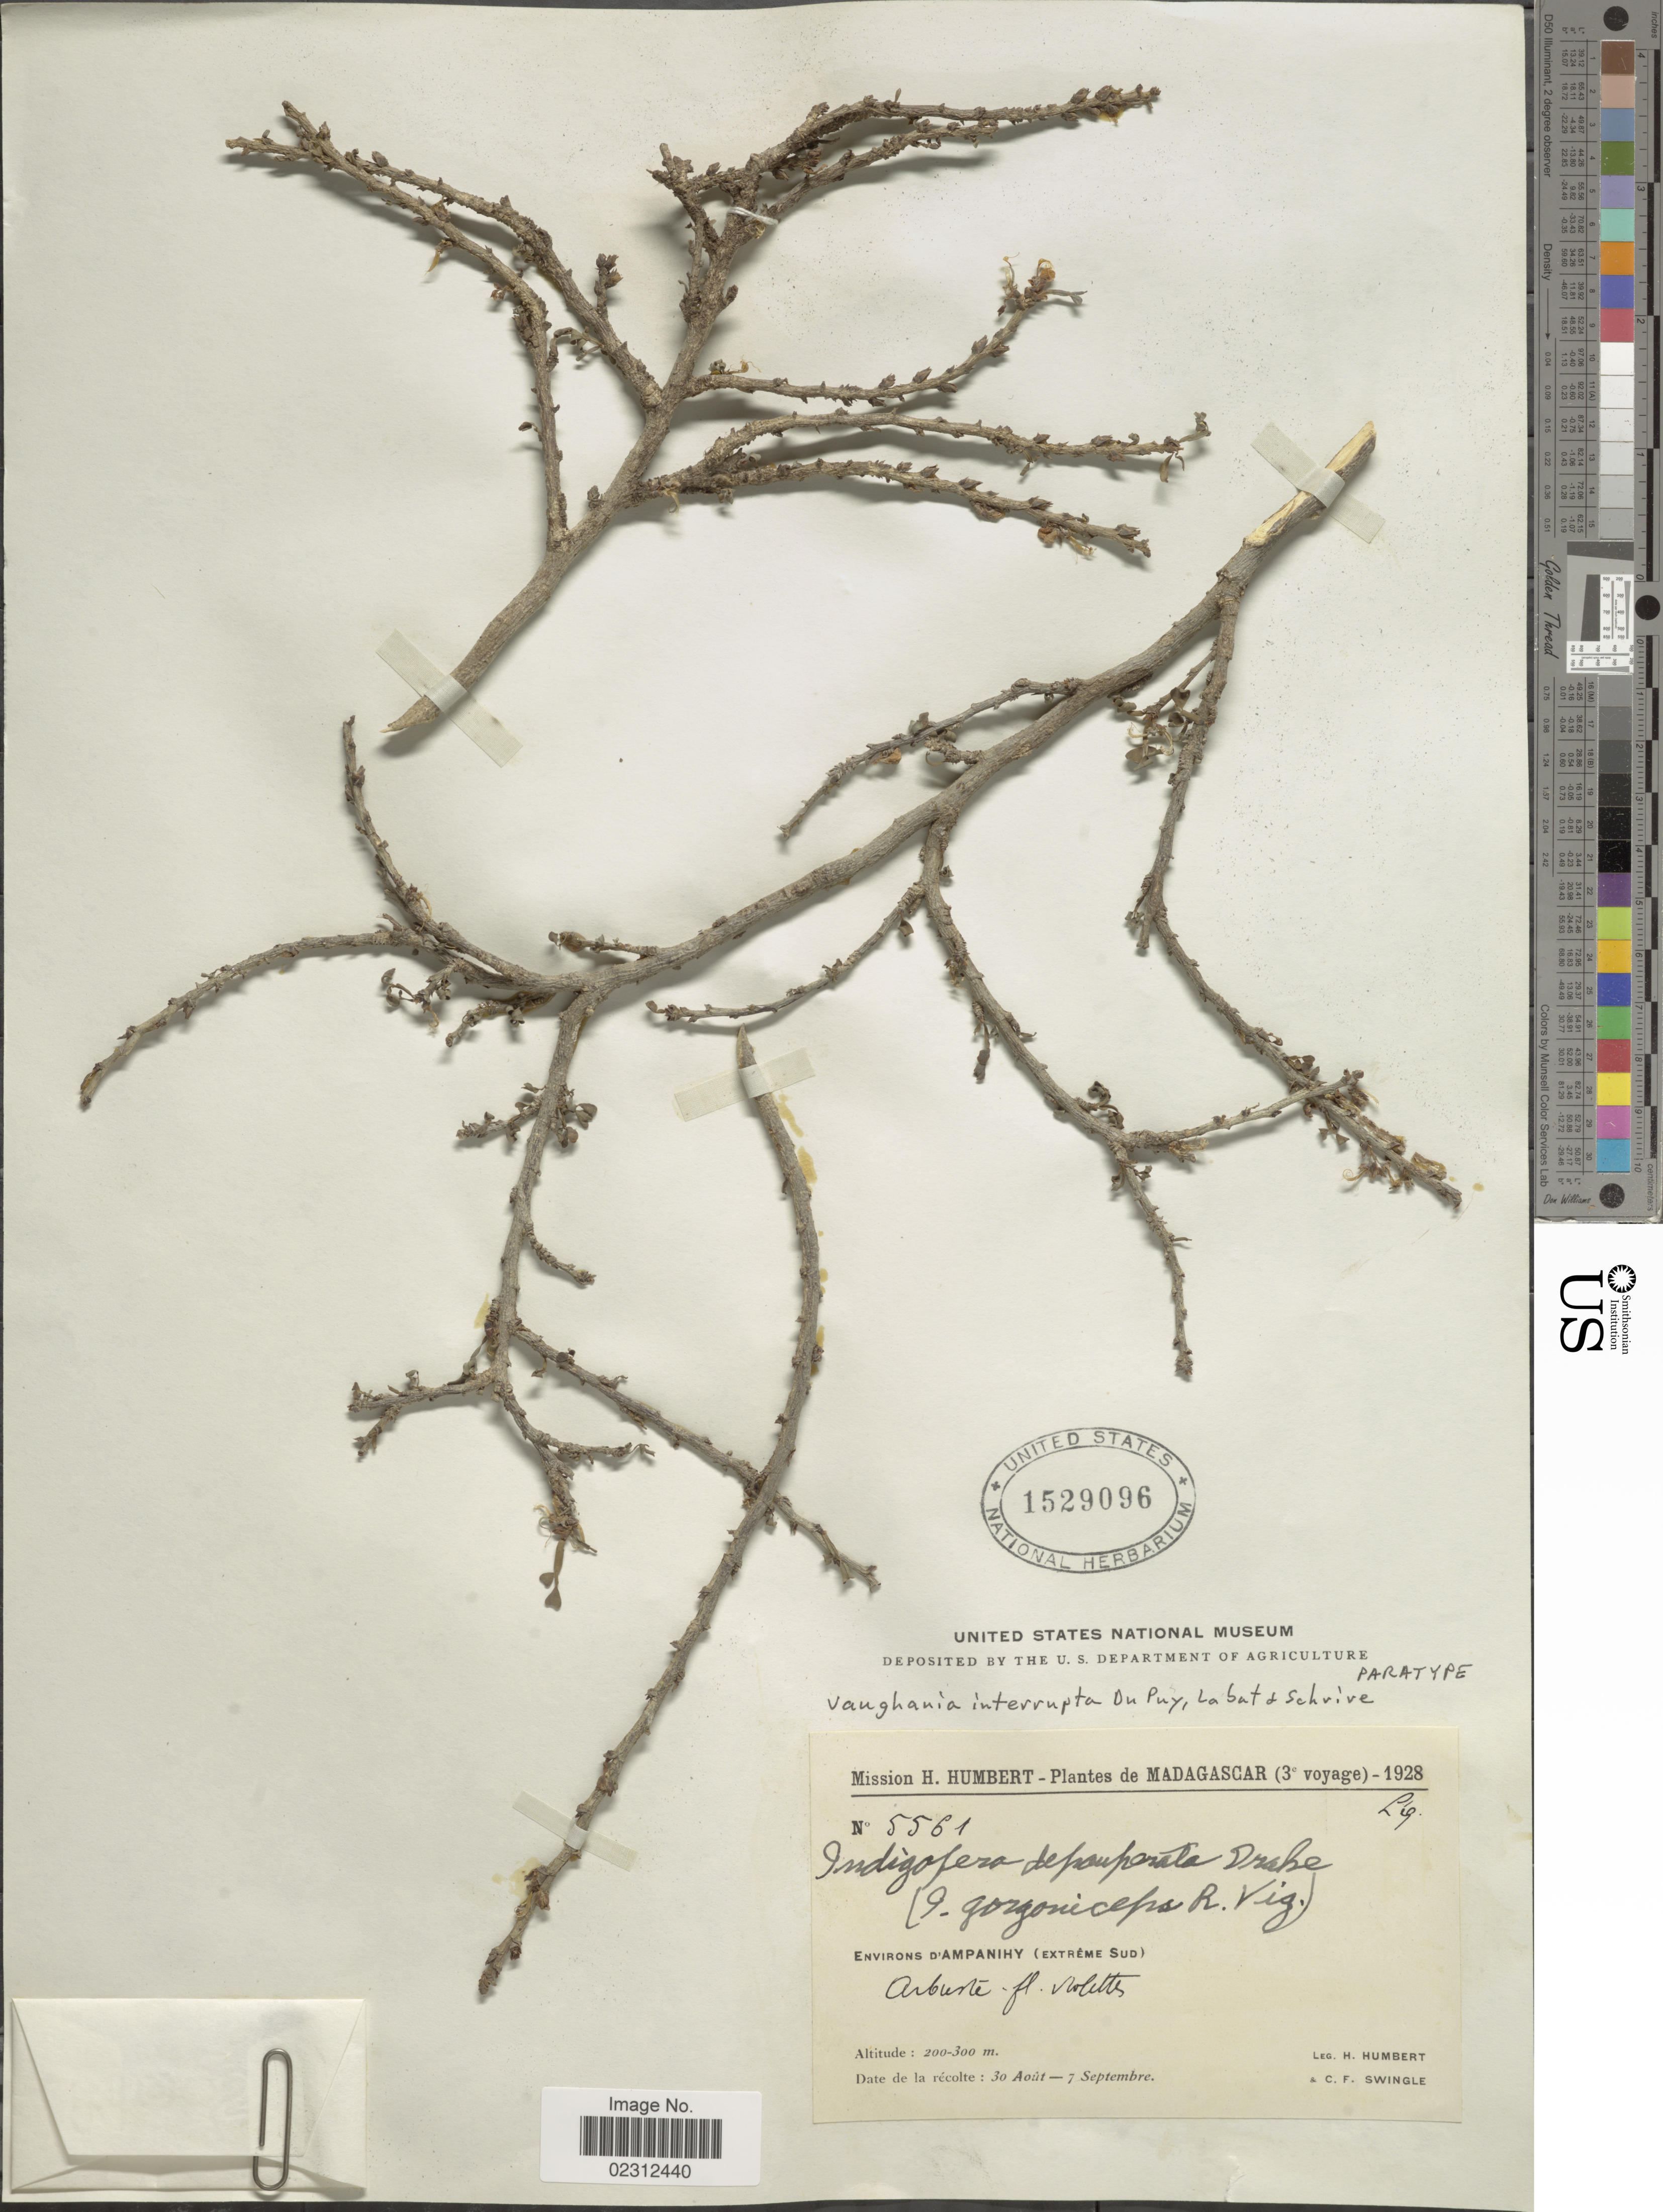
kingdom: Plantae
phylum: Tracheophyta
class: Magnoliopsida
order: Fabales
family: Fabaceae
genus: Indigofera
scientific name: Indigofera interrupta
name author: (Du Puy et al.) Schrire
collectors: H. Humbert & C. Swingle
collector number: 5561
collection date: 1928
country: Madagascar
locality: Environs d'Ampamihy (extreme Sud)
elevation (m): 200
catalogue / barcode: US 1529096